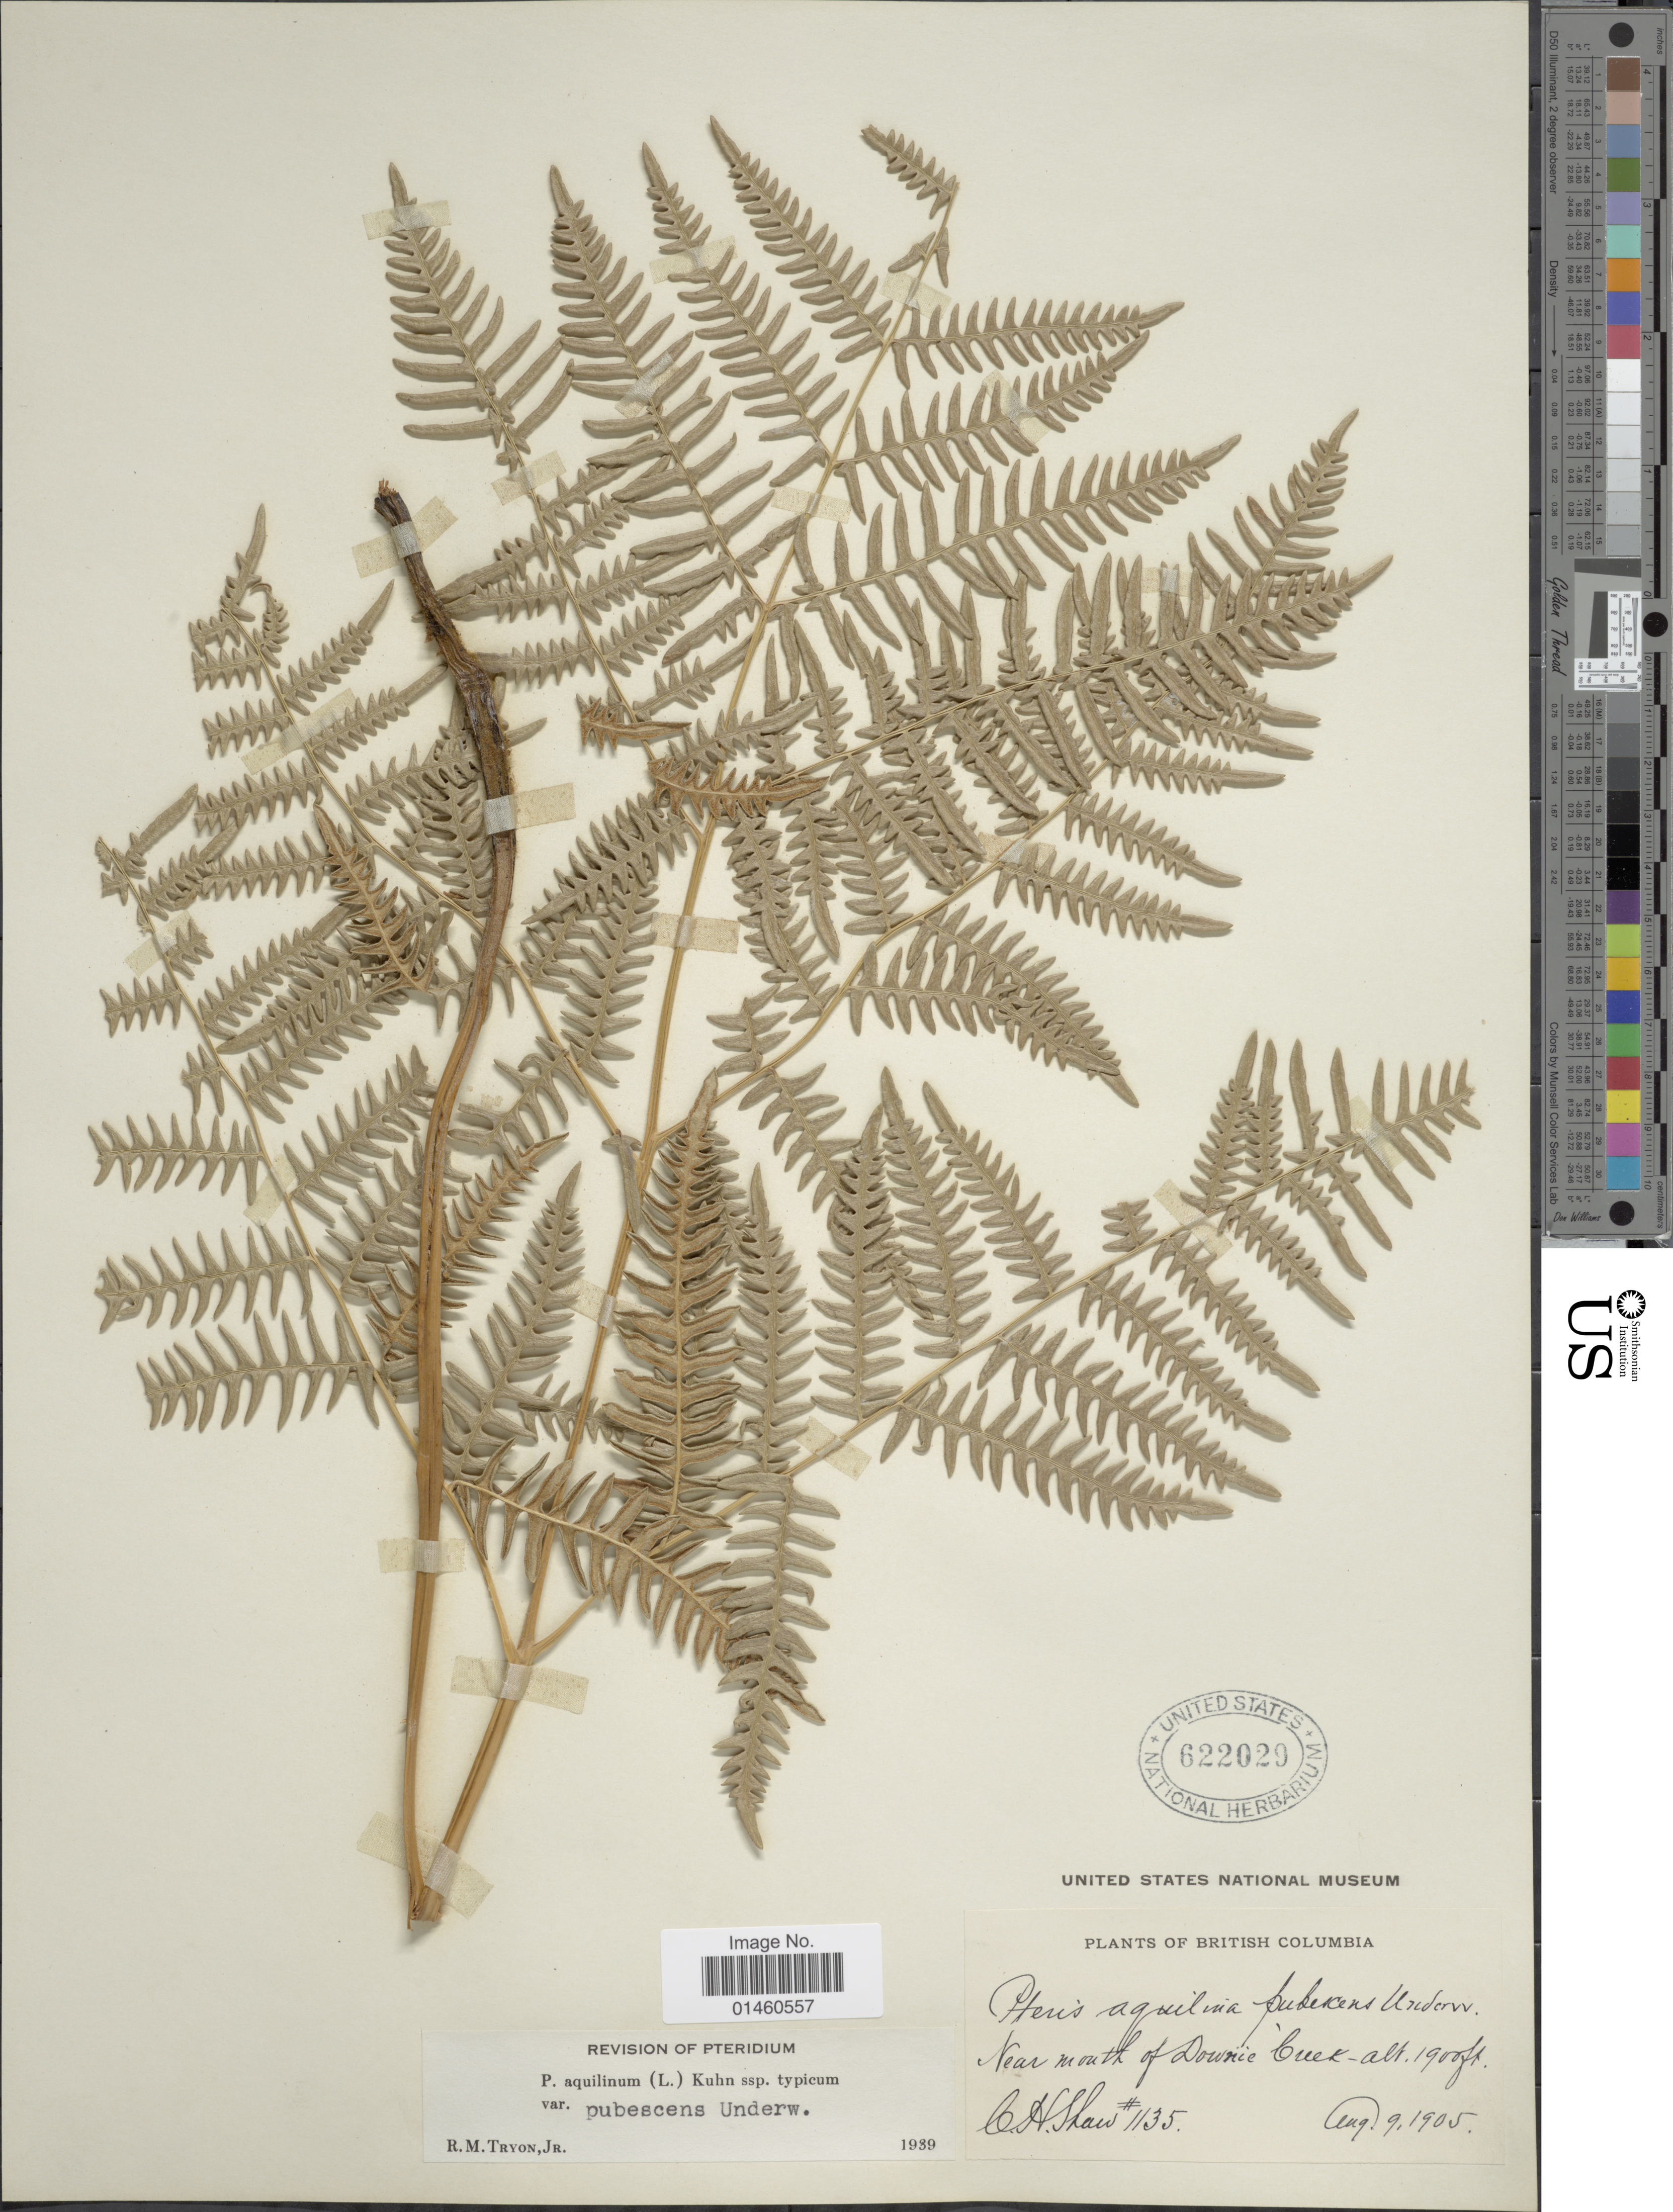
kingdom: Plantae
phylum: Tracheophyta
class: Polypodiopsida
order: Polypodiales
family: Dennstaedtiaceae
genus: Pteridium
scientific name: Pteridium pubescens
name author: (Underw.) Christenh.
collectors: C. H. Shaw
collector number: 1135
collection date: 1905-08-09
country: Canada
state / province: British Columbia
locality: Near mouth of Downie Creek.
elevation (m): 579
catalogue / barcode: US 622029